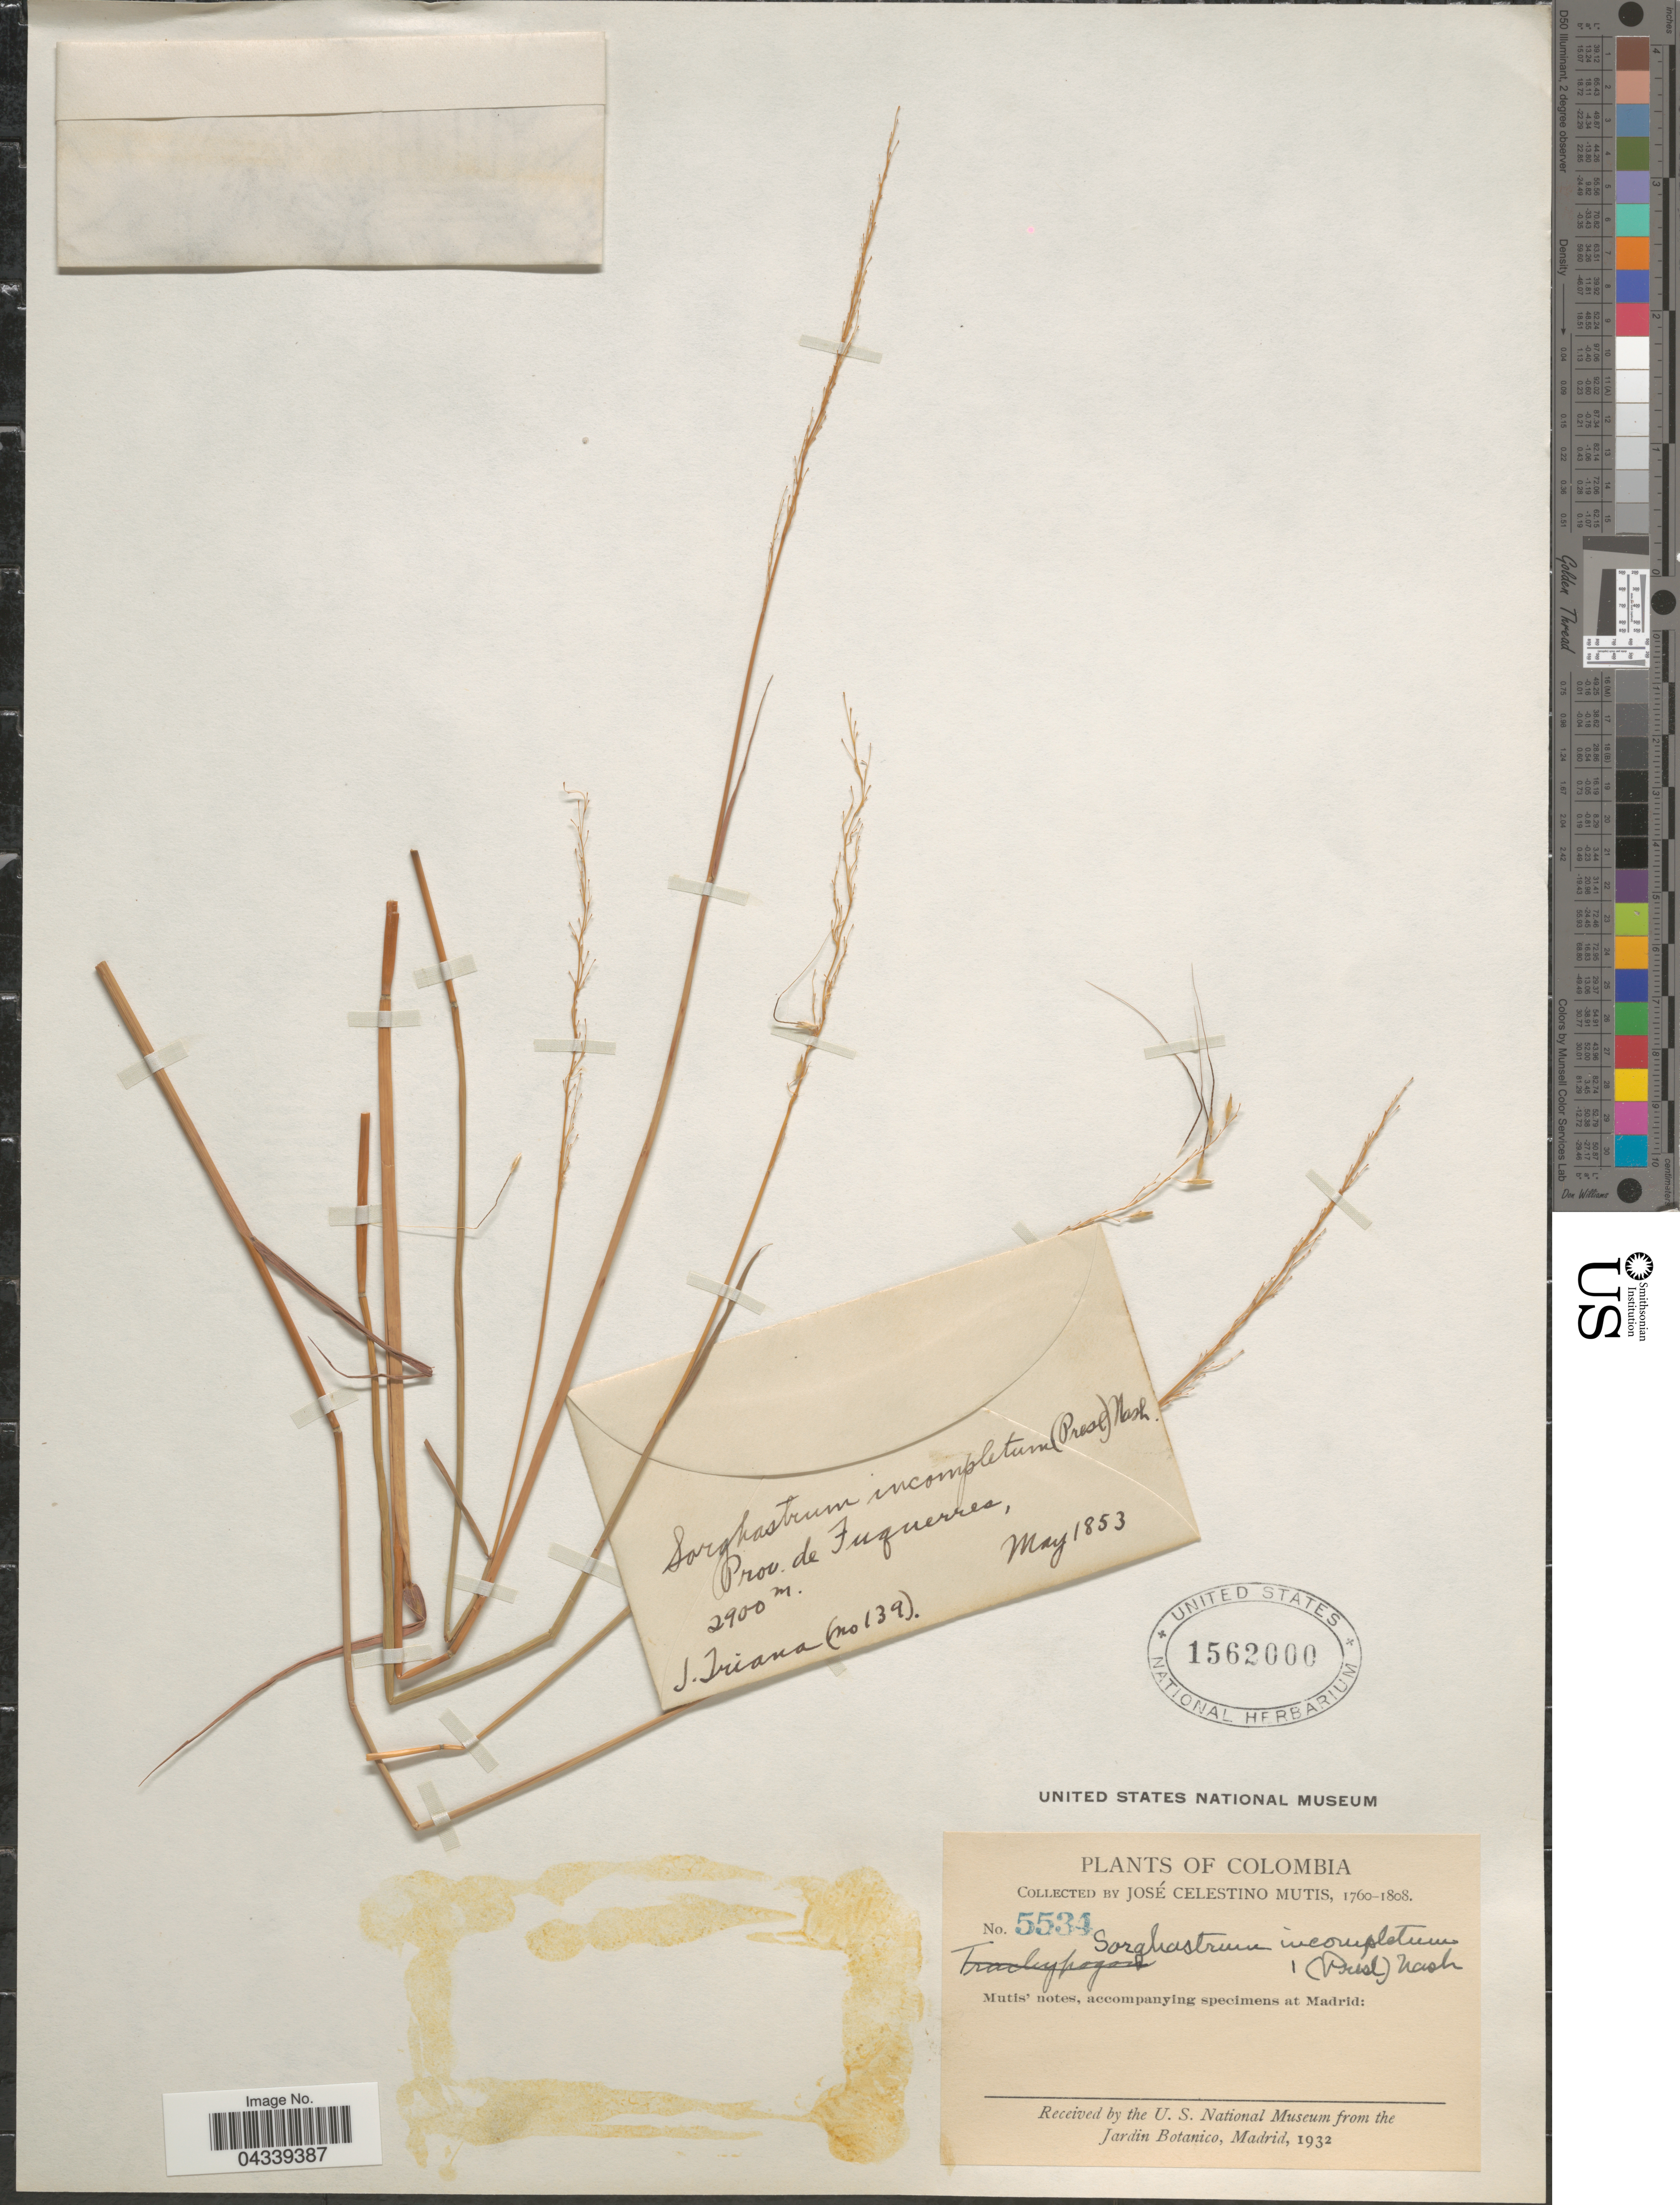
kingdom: Plantae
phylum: Tracheophyta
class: Liliopsida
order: Poales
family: Poaceae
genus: Sorghastrum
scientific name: Sorghastrum incompletum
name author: (J. Presl) Nash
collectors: J. Triana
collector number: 139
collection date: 1853-05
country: Colombia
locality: Prov. de Fuguerres.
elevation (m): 2900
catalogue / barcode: US 1562000